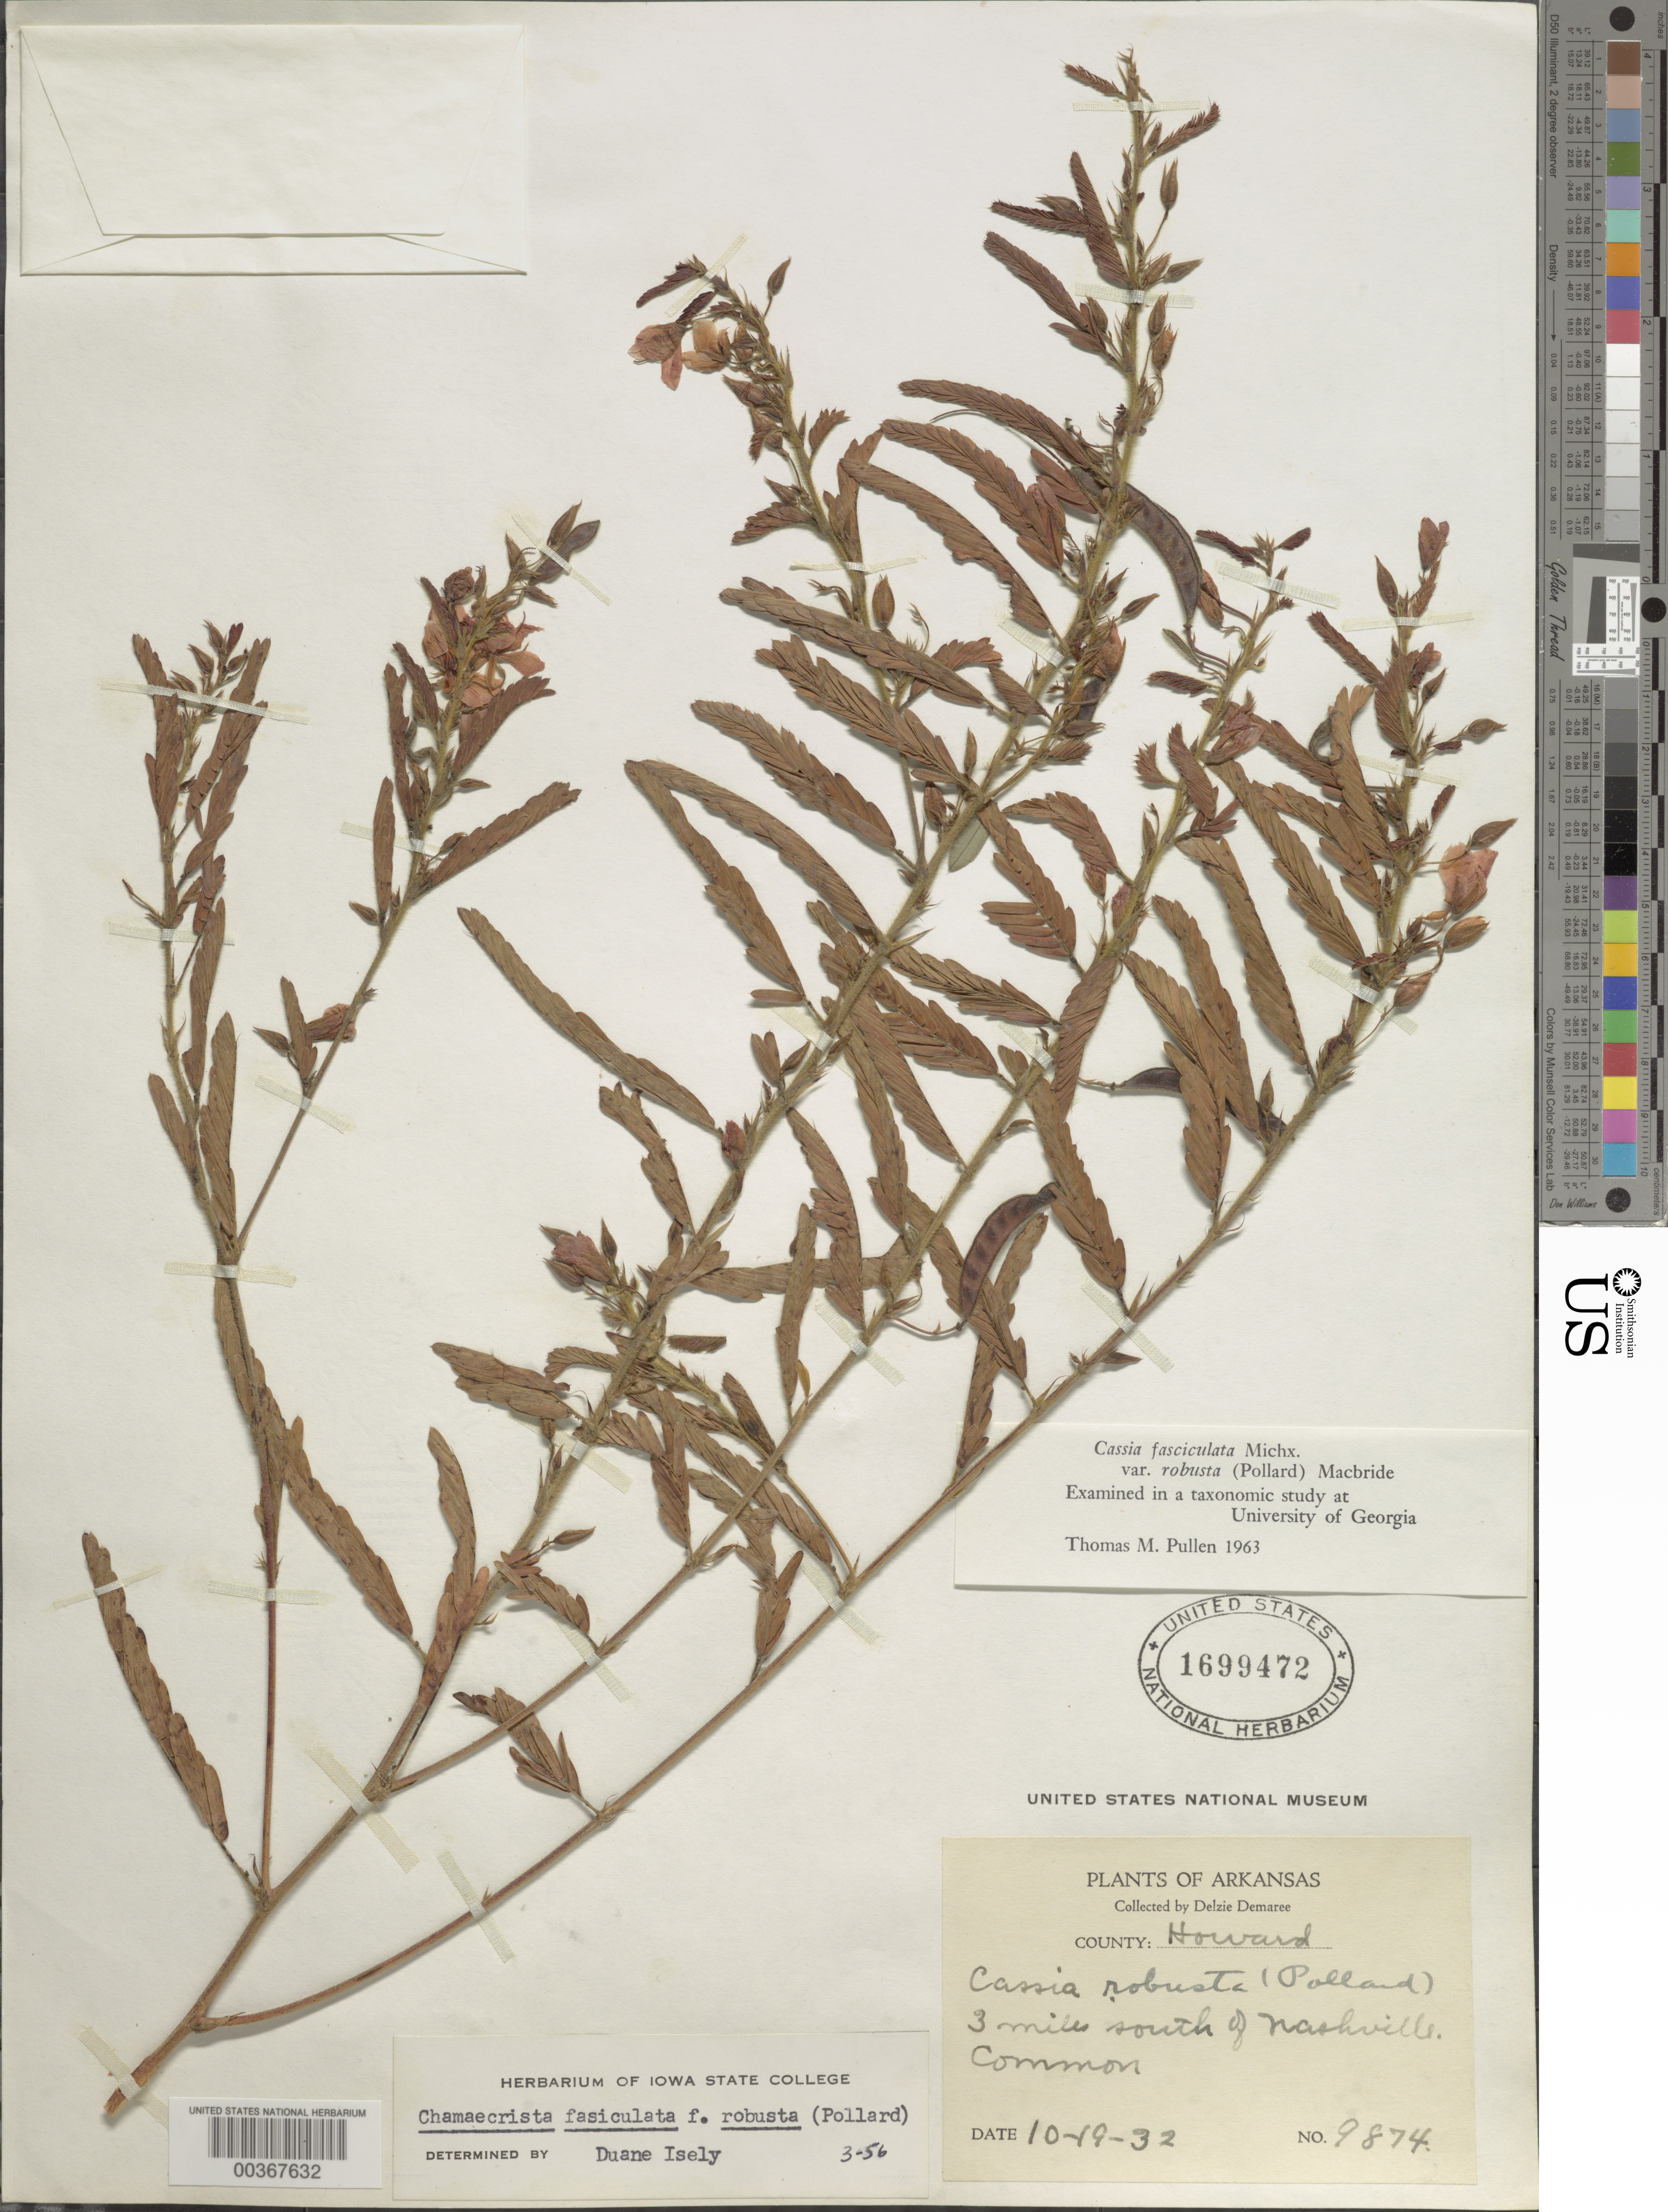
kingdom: Plantae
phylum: Tracheophyta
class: Magnoliopsida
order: Fabales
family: Fabaceae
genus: Chamaecrista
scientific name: Chamaecrista fasciculata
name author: (Michx.) Greene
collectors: D. Demaree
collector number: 9874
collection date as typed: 19 Oct 1932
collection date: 1932-10-19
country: United States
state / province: Arkansas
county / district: Howard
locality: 3 mi s of nashville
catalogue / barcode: US 1699472